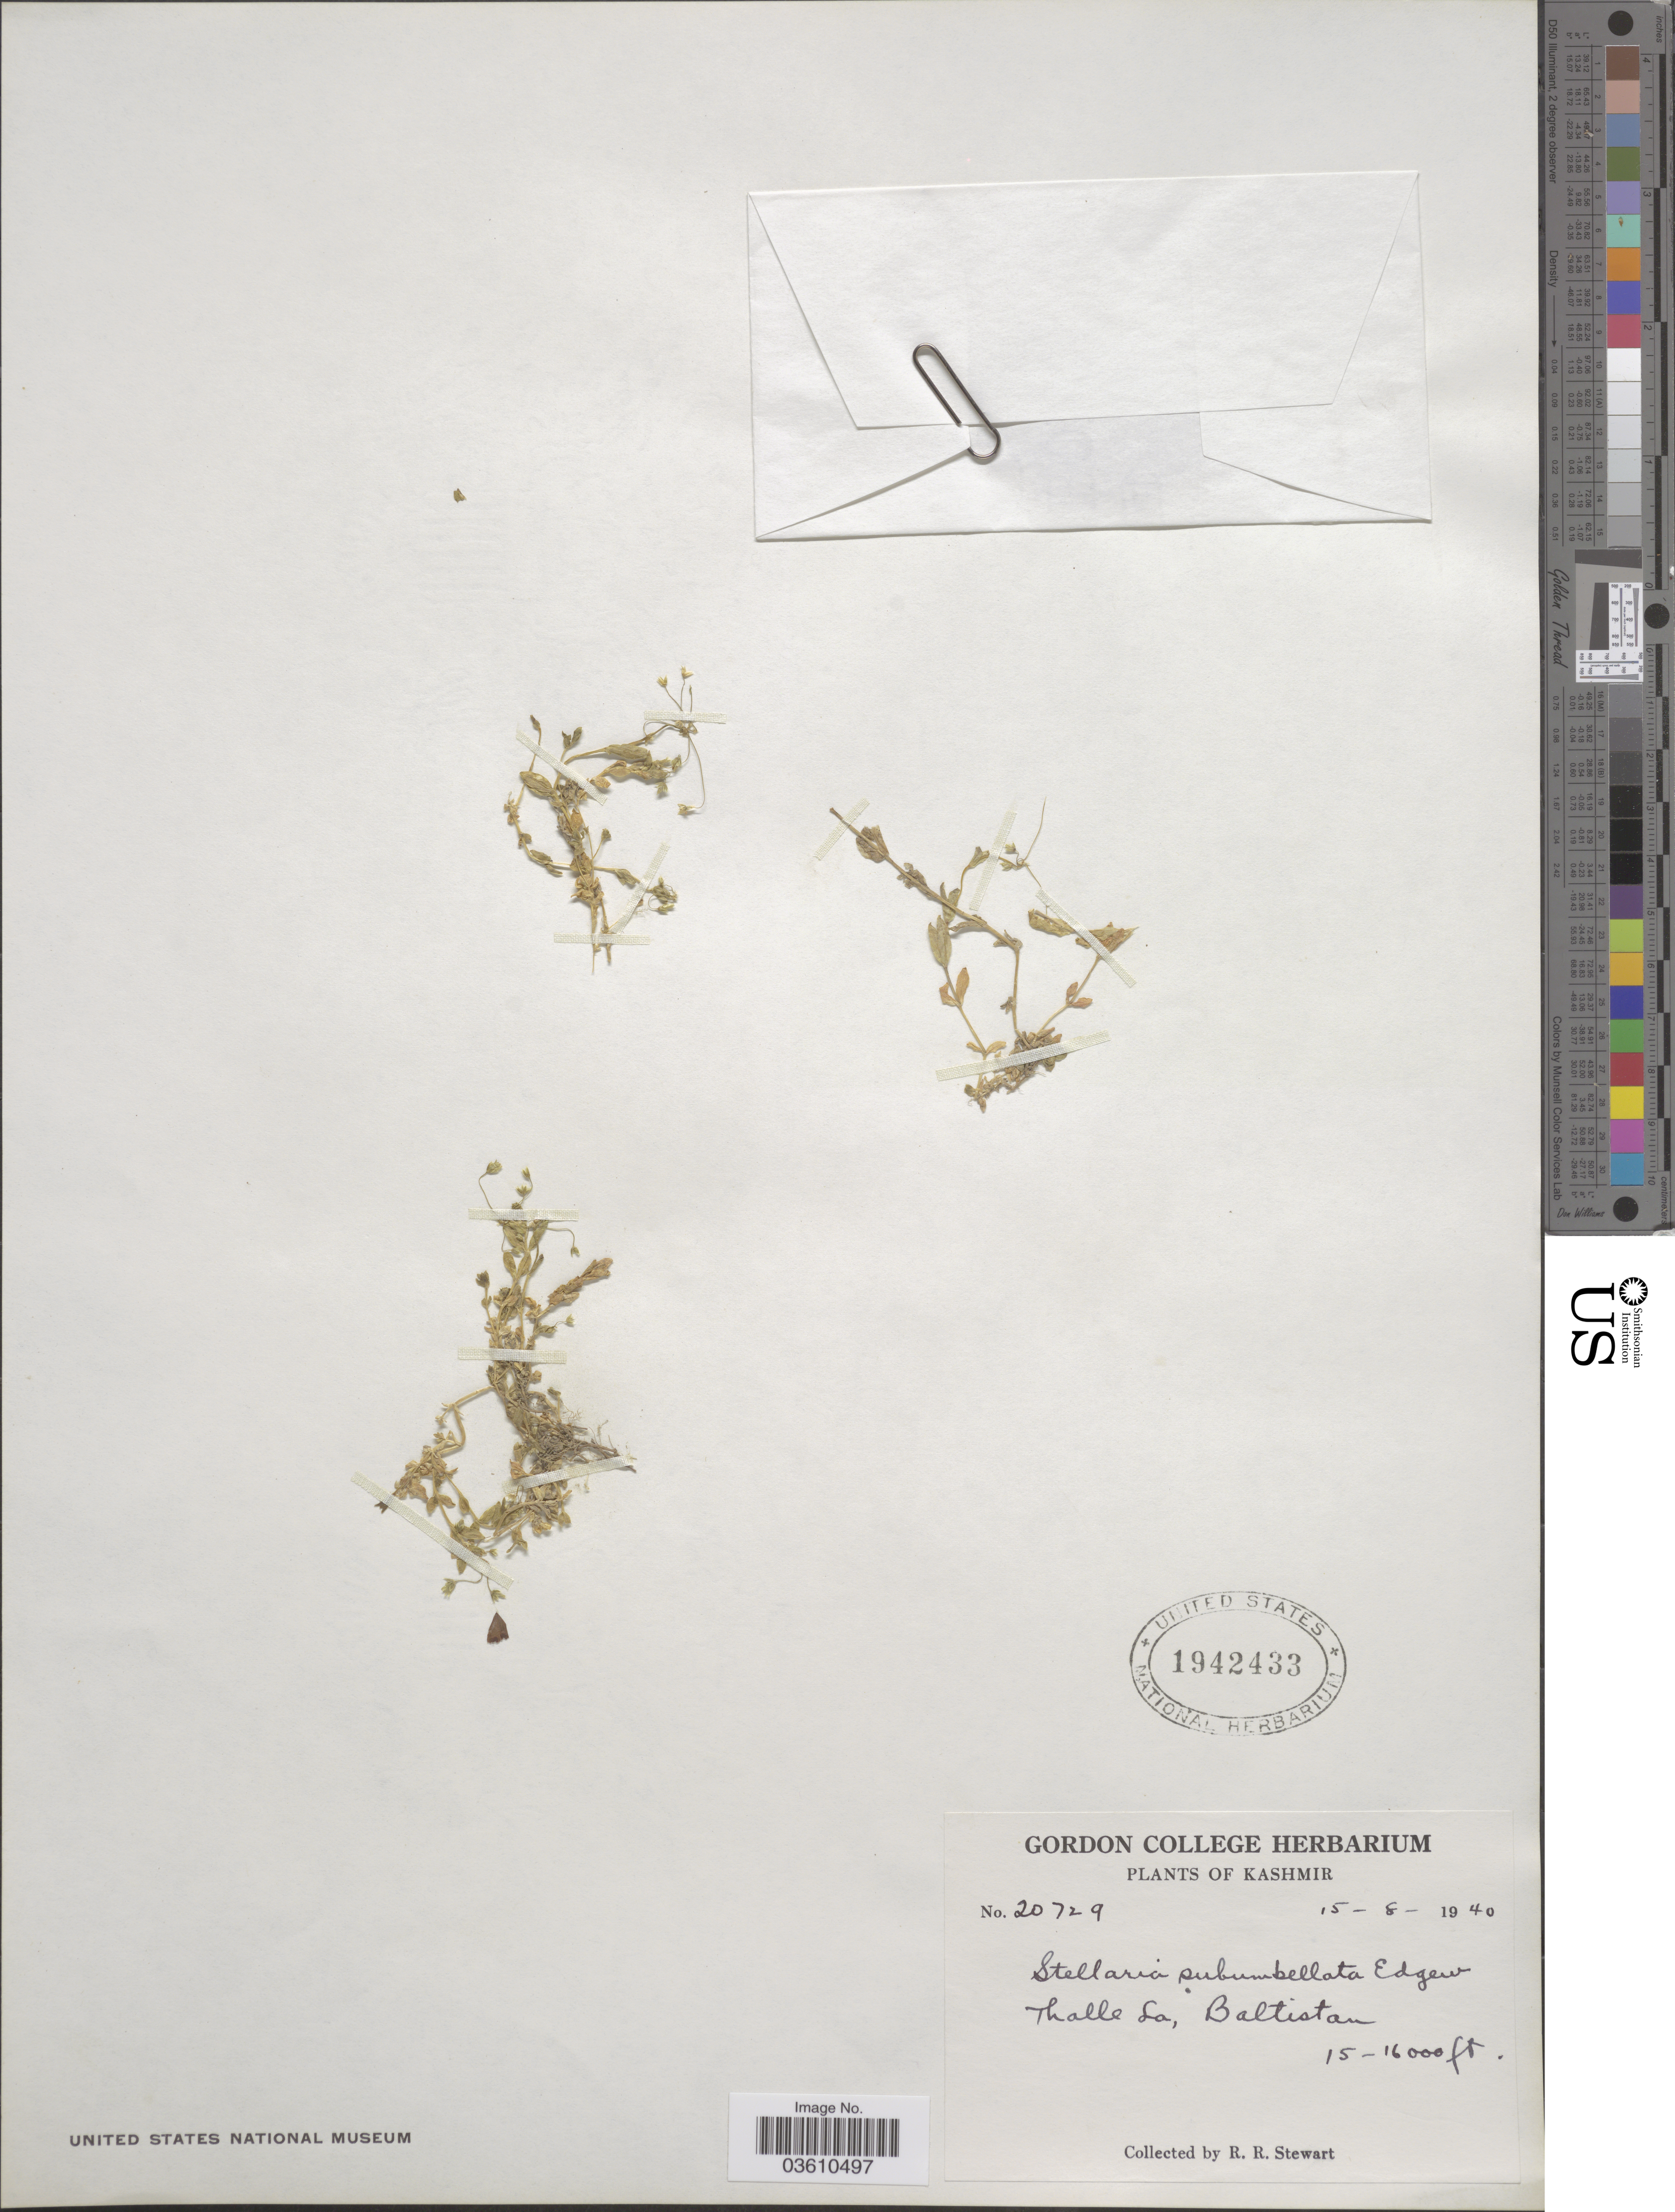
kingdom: Plantae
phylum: Tracheophyta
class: Magnoliopsida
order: Caryophyllales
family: Caryophyllaceae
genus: Stellaria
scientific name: Stellaria subumbellata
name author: Edgew.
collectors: R. Stewart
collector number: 20729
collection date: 1940-08-15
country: India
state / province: Jammu and Kashmir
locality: Kashmir. Thalle La, Baltistan.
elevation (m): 4572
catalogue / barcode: US 1942433